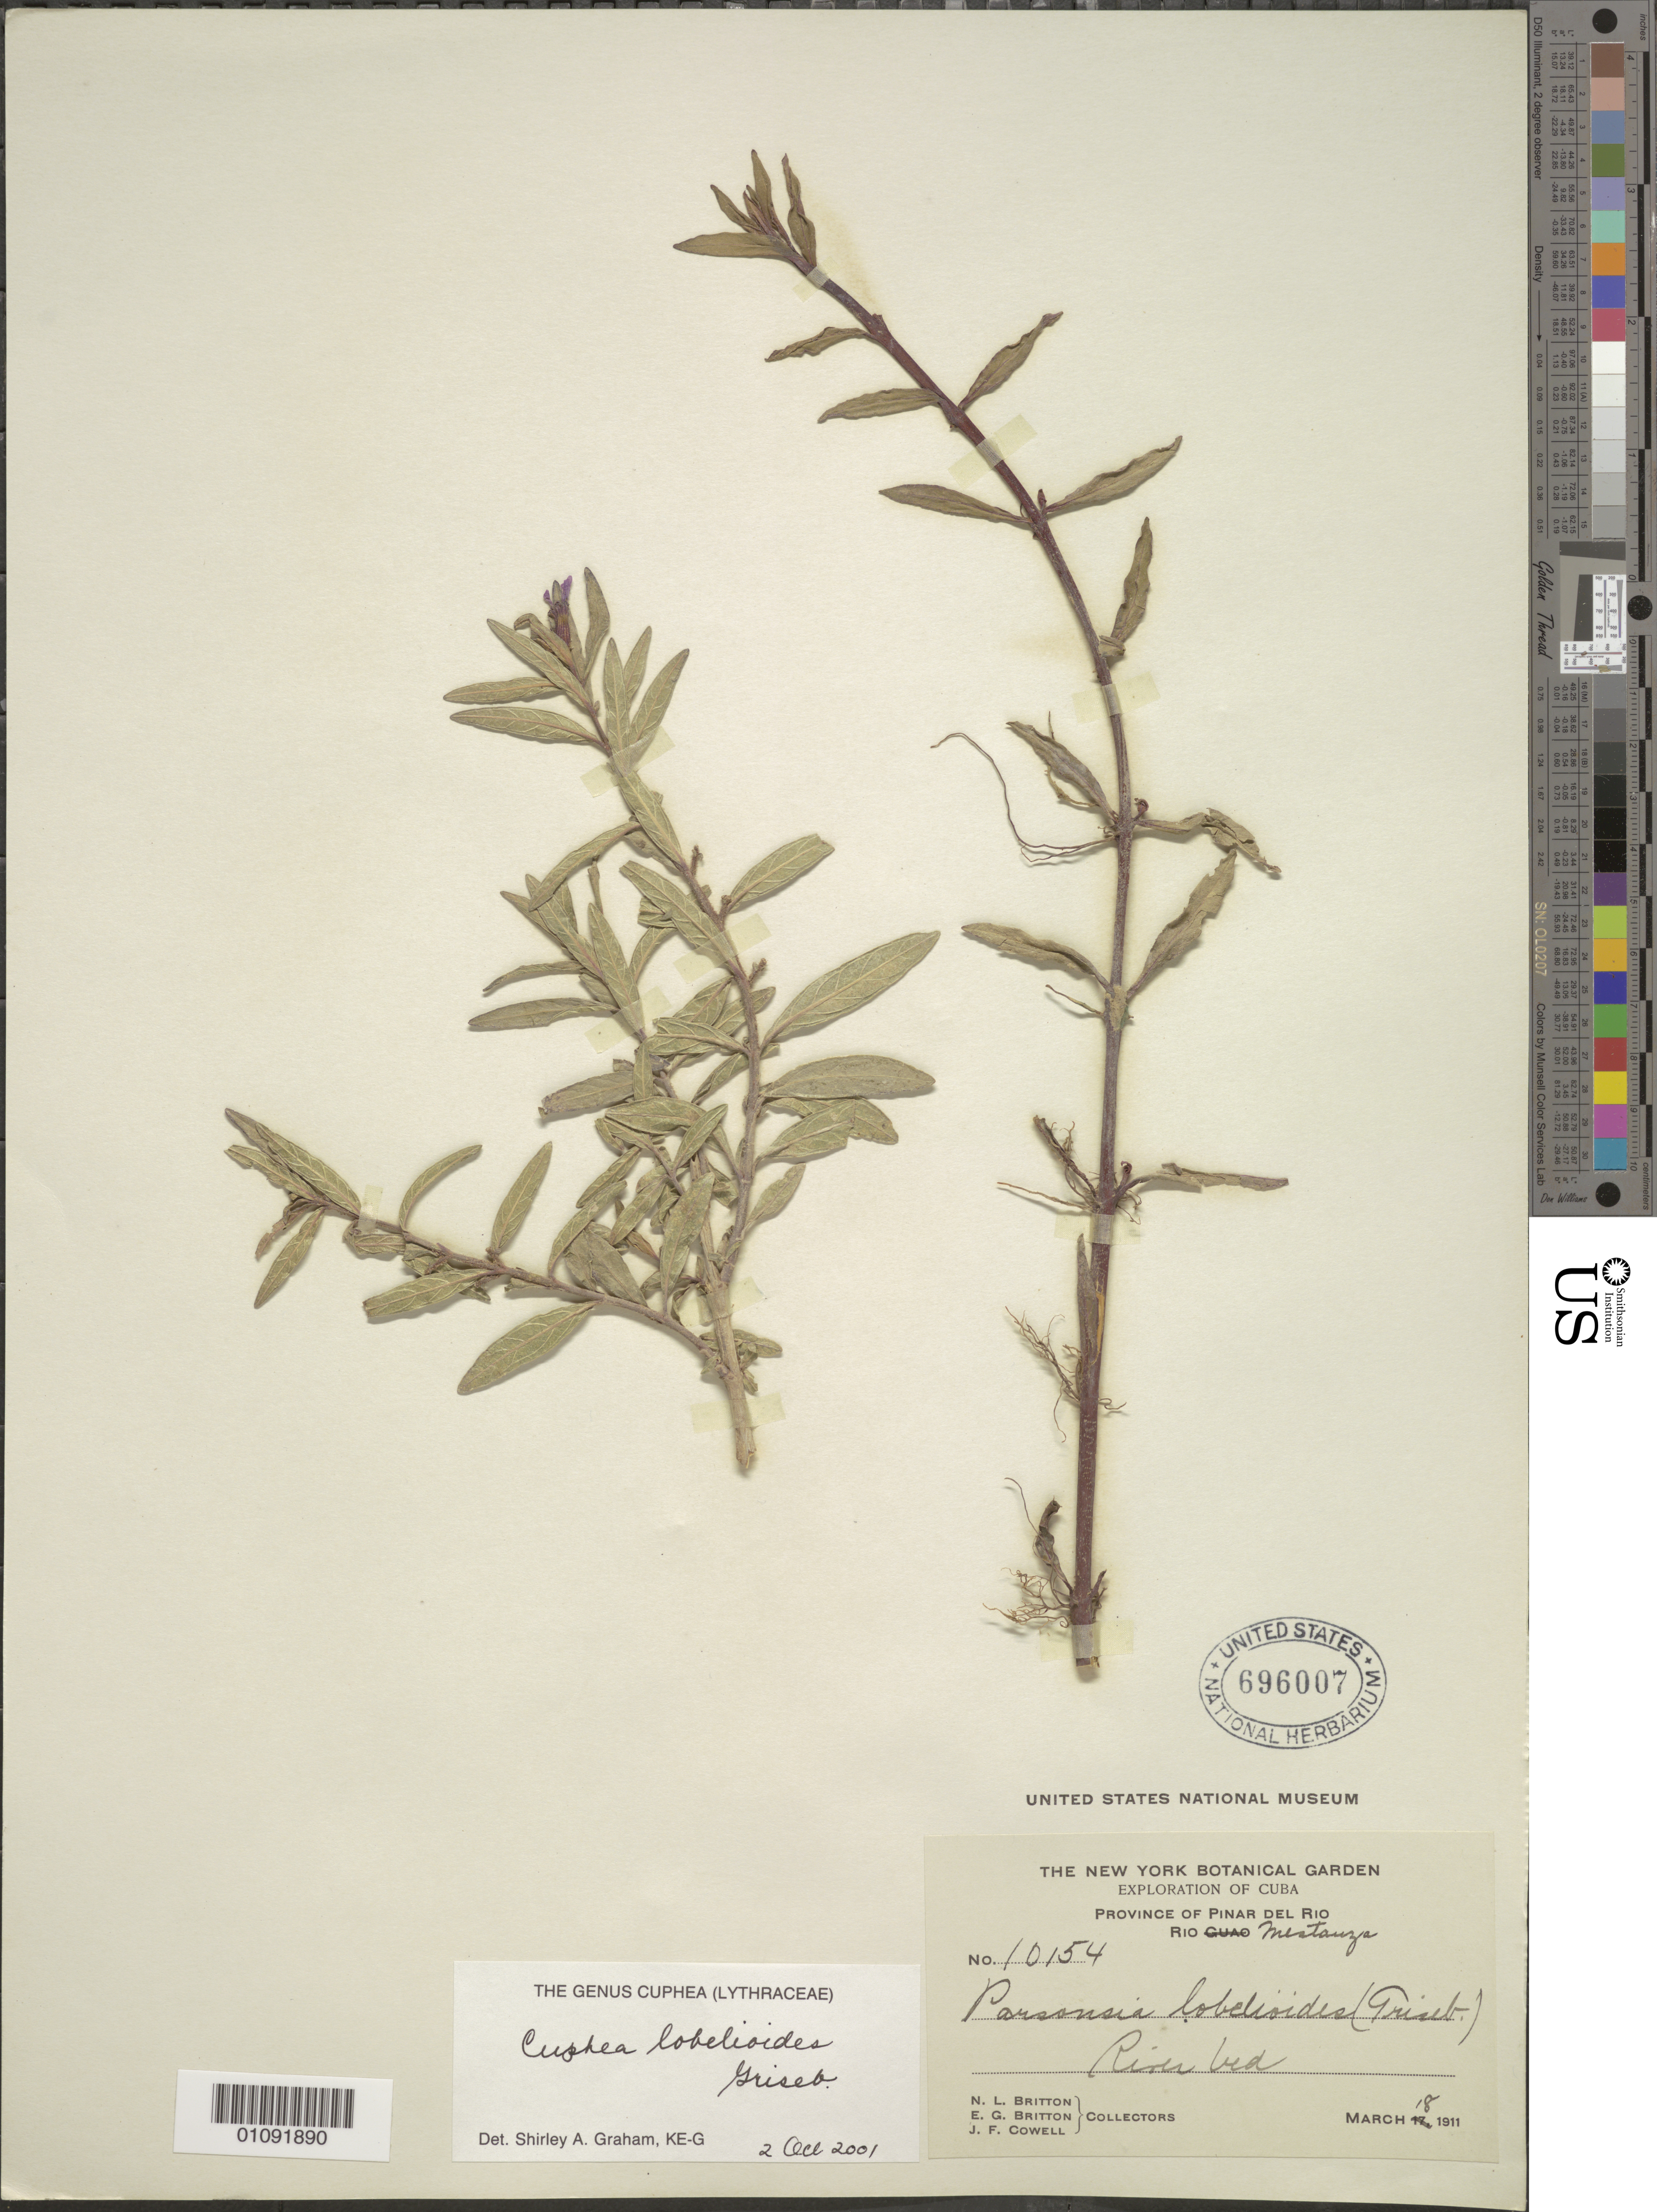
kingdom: Plantae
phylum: Tracheophyta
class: Magnoliopsida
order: Myrtales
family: Lythraceae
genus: Cuphea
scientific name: Cuphea lobelioides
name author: Griseb.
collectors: N. Britton, E. G. Britton & J. F. Cowell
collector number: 10154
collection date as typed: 18 Mar 1911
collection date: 1911-03-18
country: Cuba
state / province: Pinar del Rio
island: Cuba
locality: Pinar del Rio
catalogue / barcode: US 696007